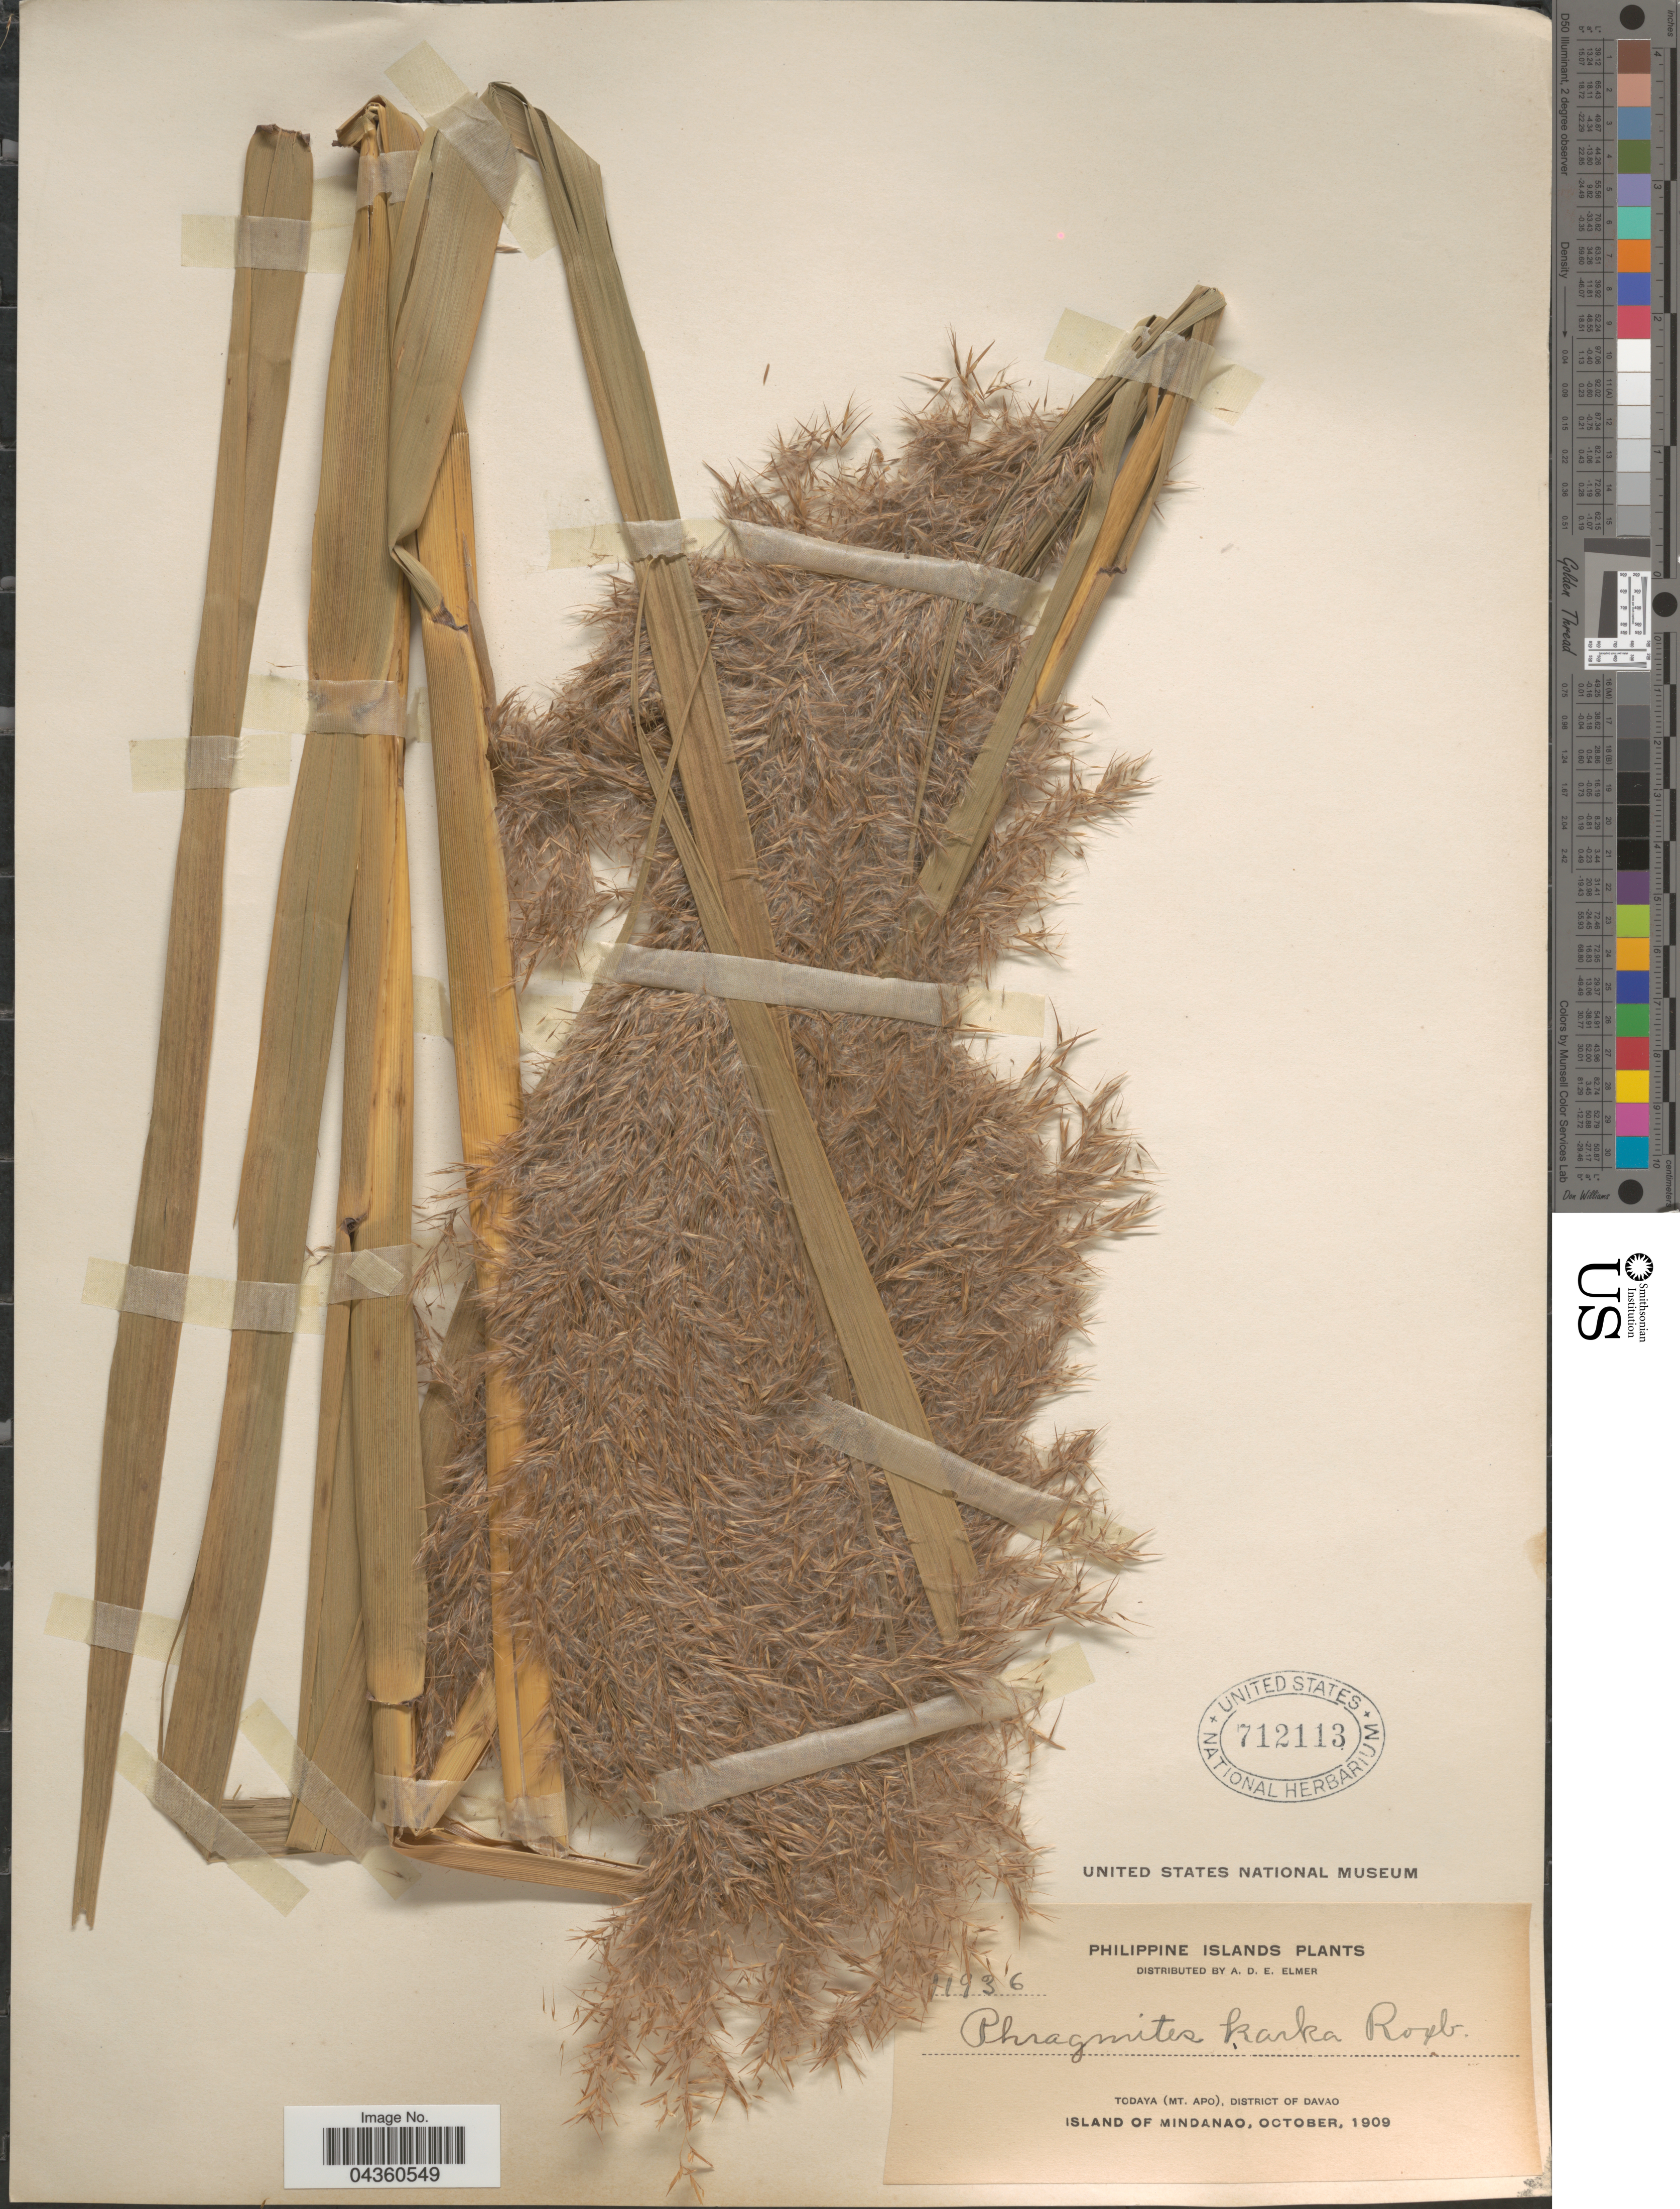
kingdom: Plantae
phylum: Tracheophyta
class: Liliopsida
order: Poales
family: Poaceae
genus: Phragmites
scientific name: Phragmites karka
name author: (Retz.) Trin. ex Steud.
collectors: A. D. E. Elmer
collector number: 11936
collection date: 1909-10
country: Philippines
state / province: Davao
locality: Todaya (Mt. Apo), District of Davao. Island of Mindanao.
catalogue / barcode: US 712113